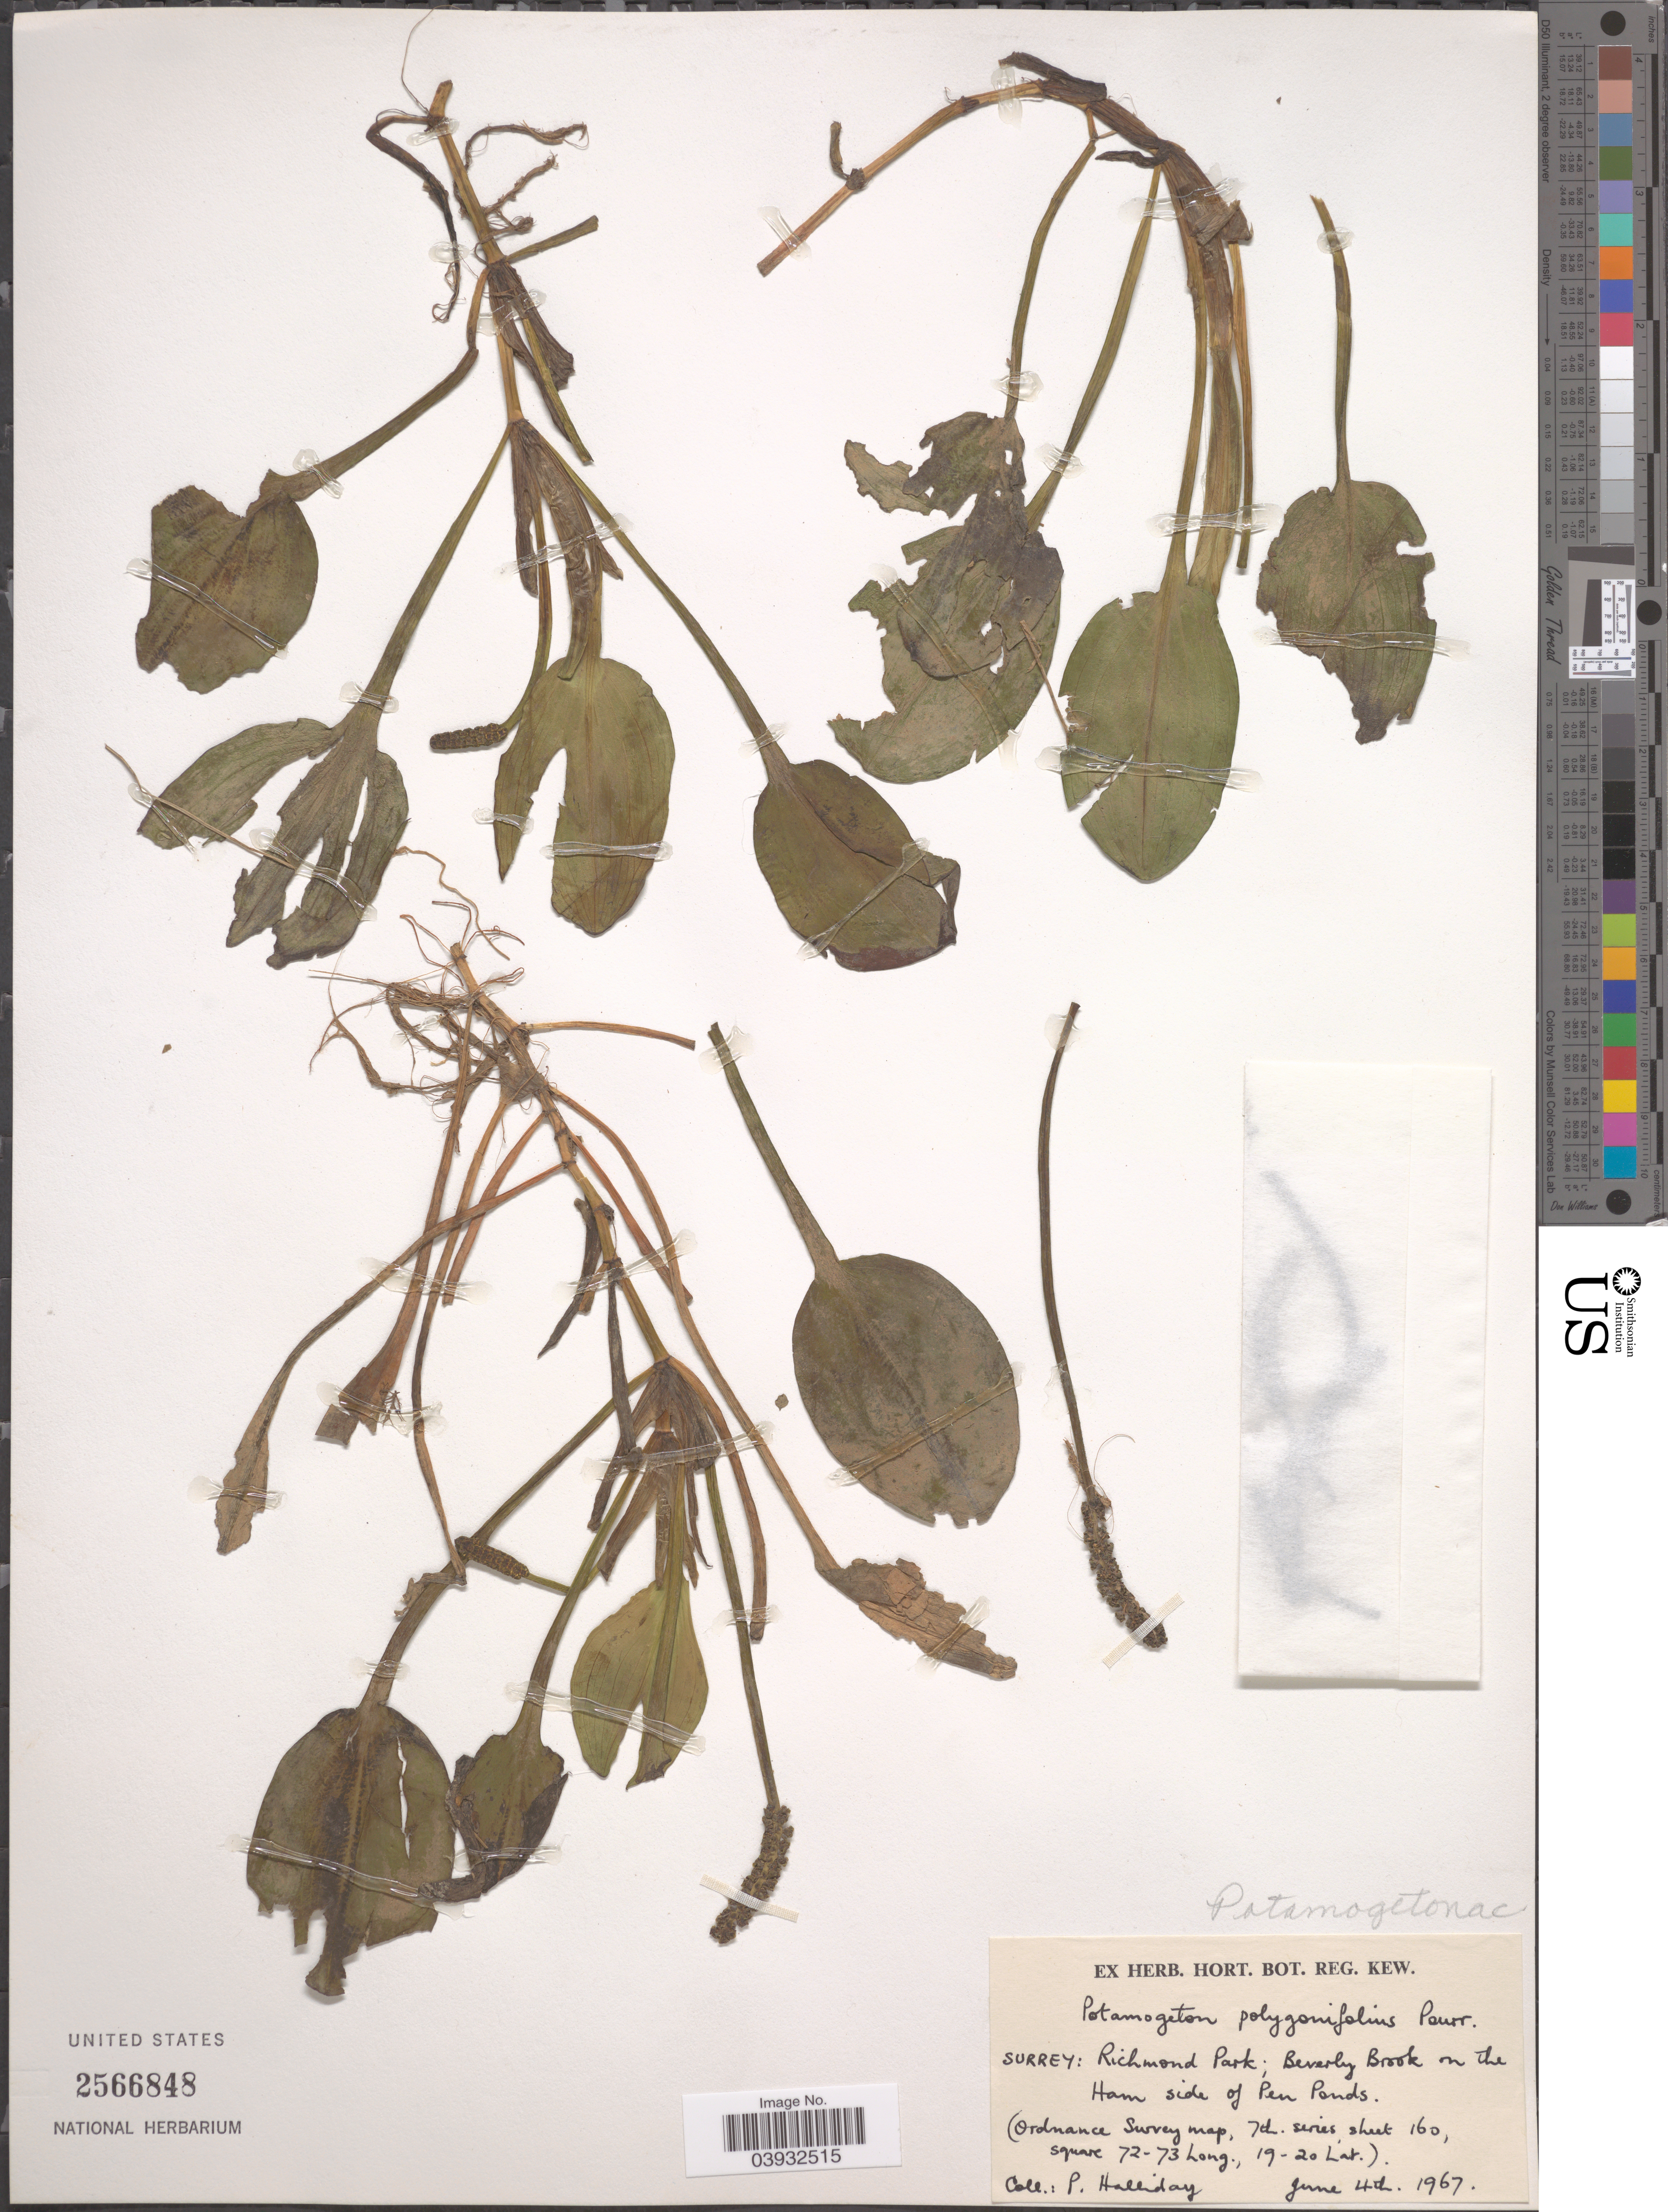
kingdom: Plantae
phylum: Tracheophyta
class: Liliopsida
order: Alismatales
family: Potamogetonaceae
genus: Potamogeton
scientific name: Potamogeton polygonifolius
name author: Pourr.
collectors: P. Halliday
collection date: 1967-06-04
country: United Kingdom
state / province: England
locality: Surrey: Richmond Park; Beverly Brook on the Ham side of Pen Ponds.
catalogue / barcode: US 2566848